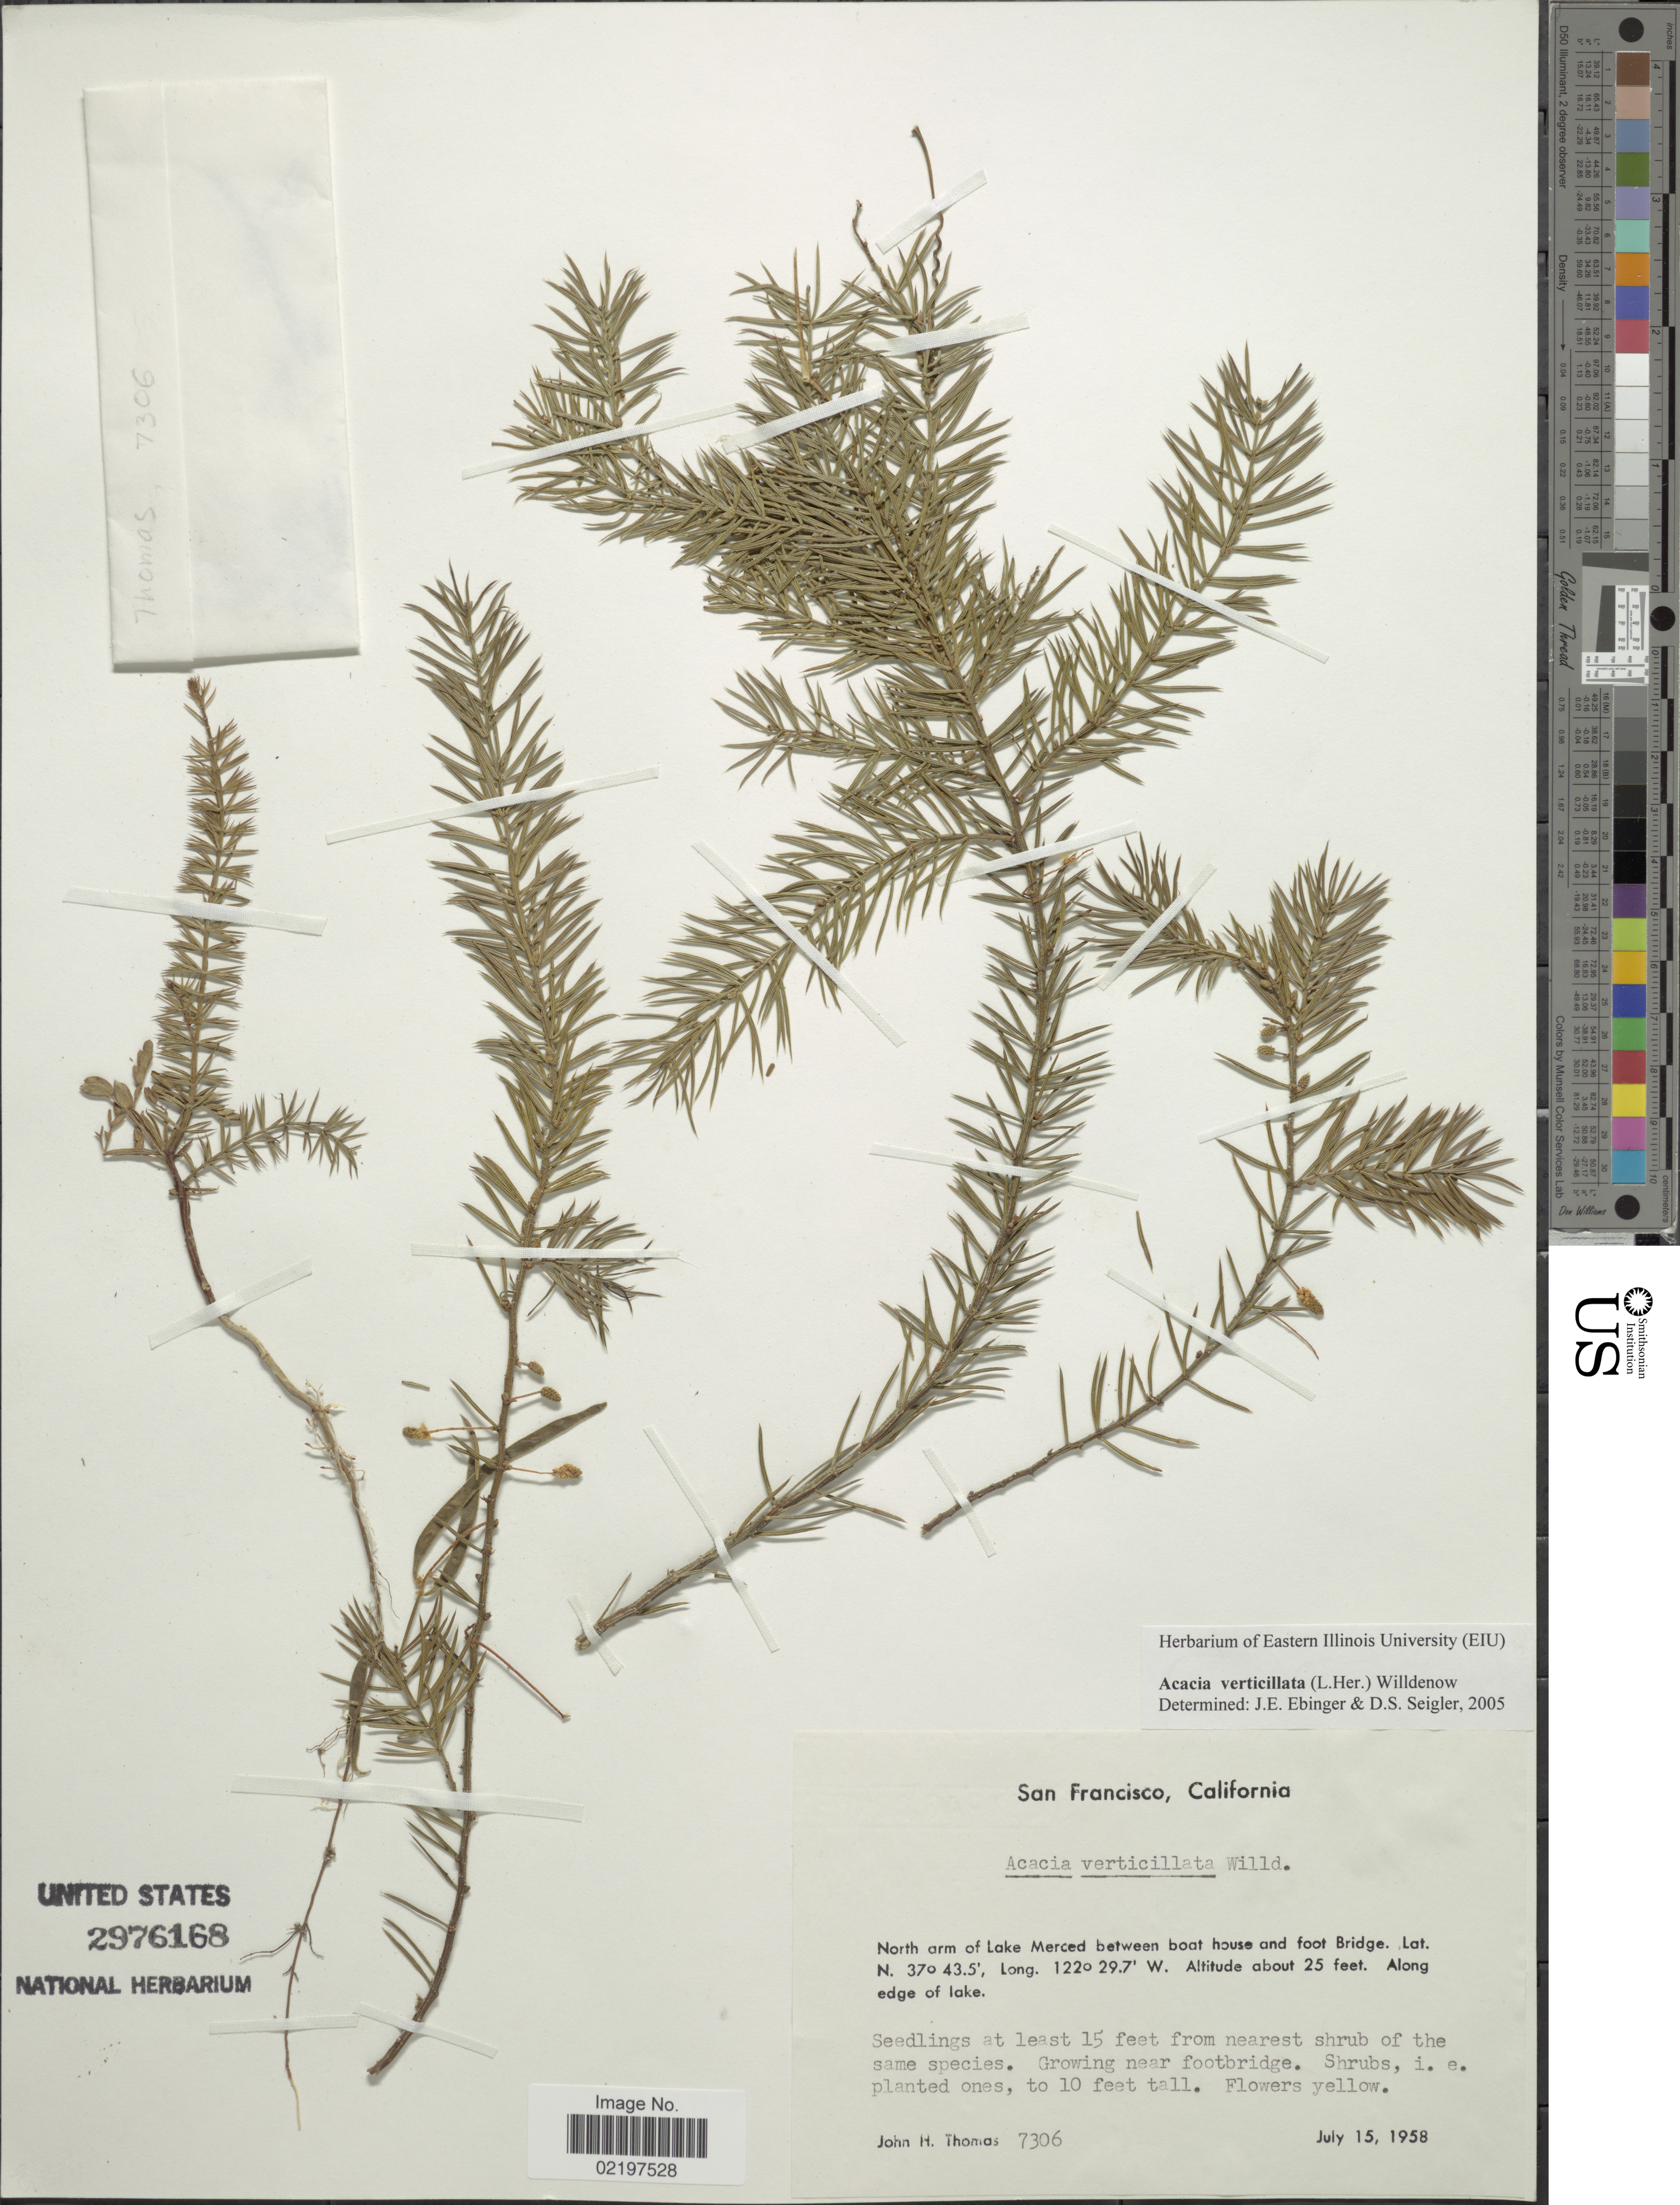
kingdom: Plantae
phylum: Tracheophyta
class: Magnoliopsida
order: Fabales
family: Fabaceae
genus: Acacia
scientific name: Acacia verticillata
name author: (L'Hér.) Willd.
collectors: J. H. Thomas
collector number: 7306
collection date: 1958-07-15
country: United States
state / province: California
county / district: San Francisco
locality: San Francisco, north arm of Lake Merced between boat house and foot Bridge, along edge of lake, growing near footbridge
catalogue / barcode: US 2976168